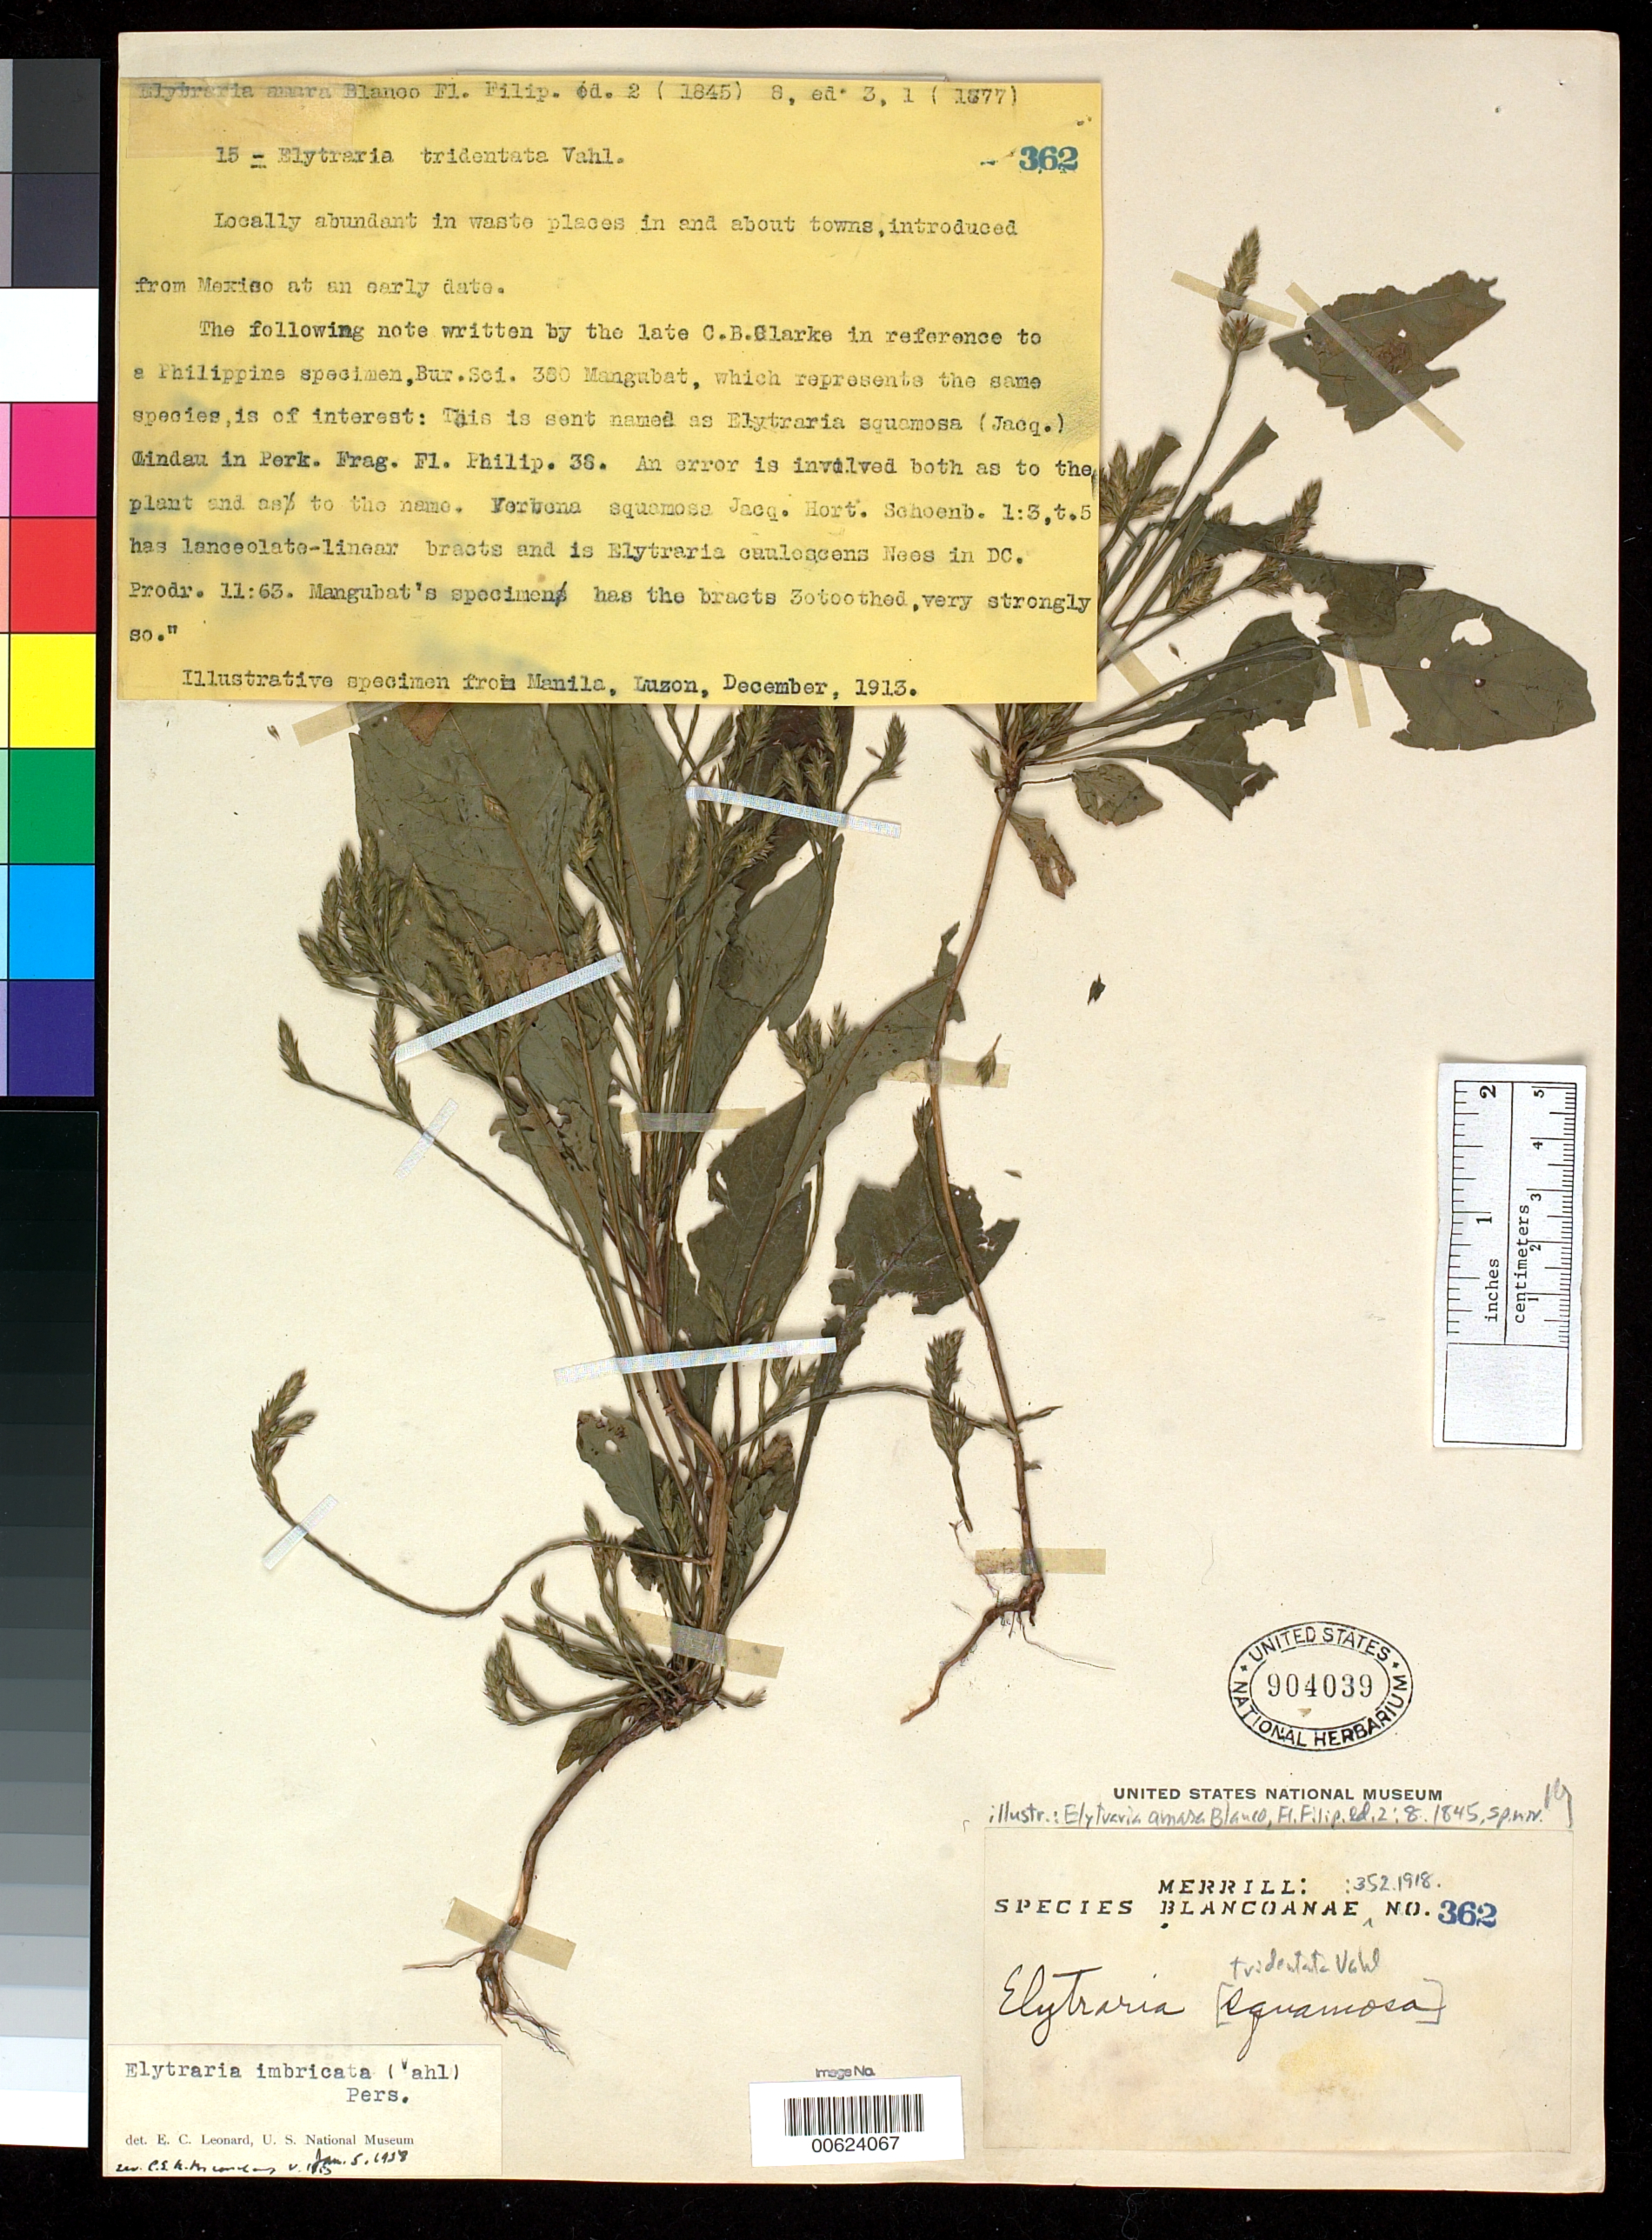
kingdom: Plantae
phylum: Tracheophyta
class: Magnoliopsida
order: Lamiales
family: Acanthaceae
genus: Elytraria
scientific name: Elytraria amara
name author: Blanco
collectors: E. D. Merrill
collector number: Sp. Blancoan. 0362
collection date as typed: Dec 1913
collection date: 1913-12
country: Philippines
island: Luzon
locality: Manila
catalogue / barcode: US 904039